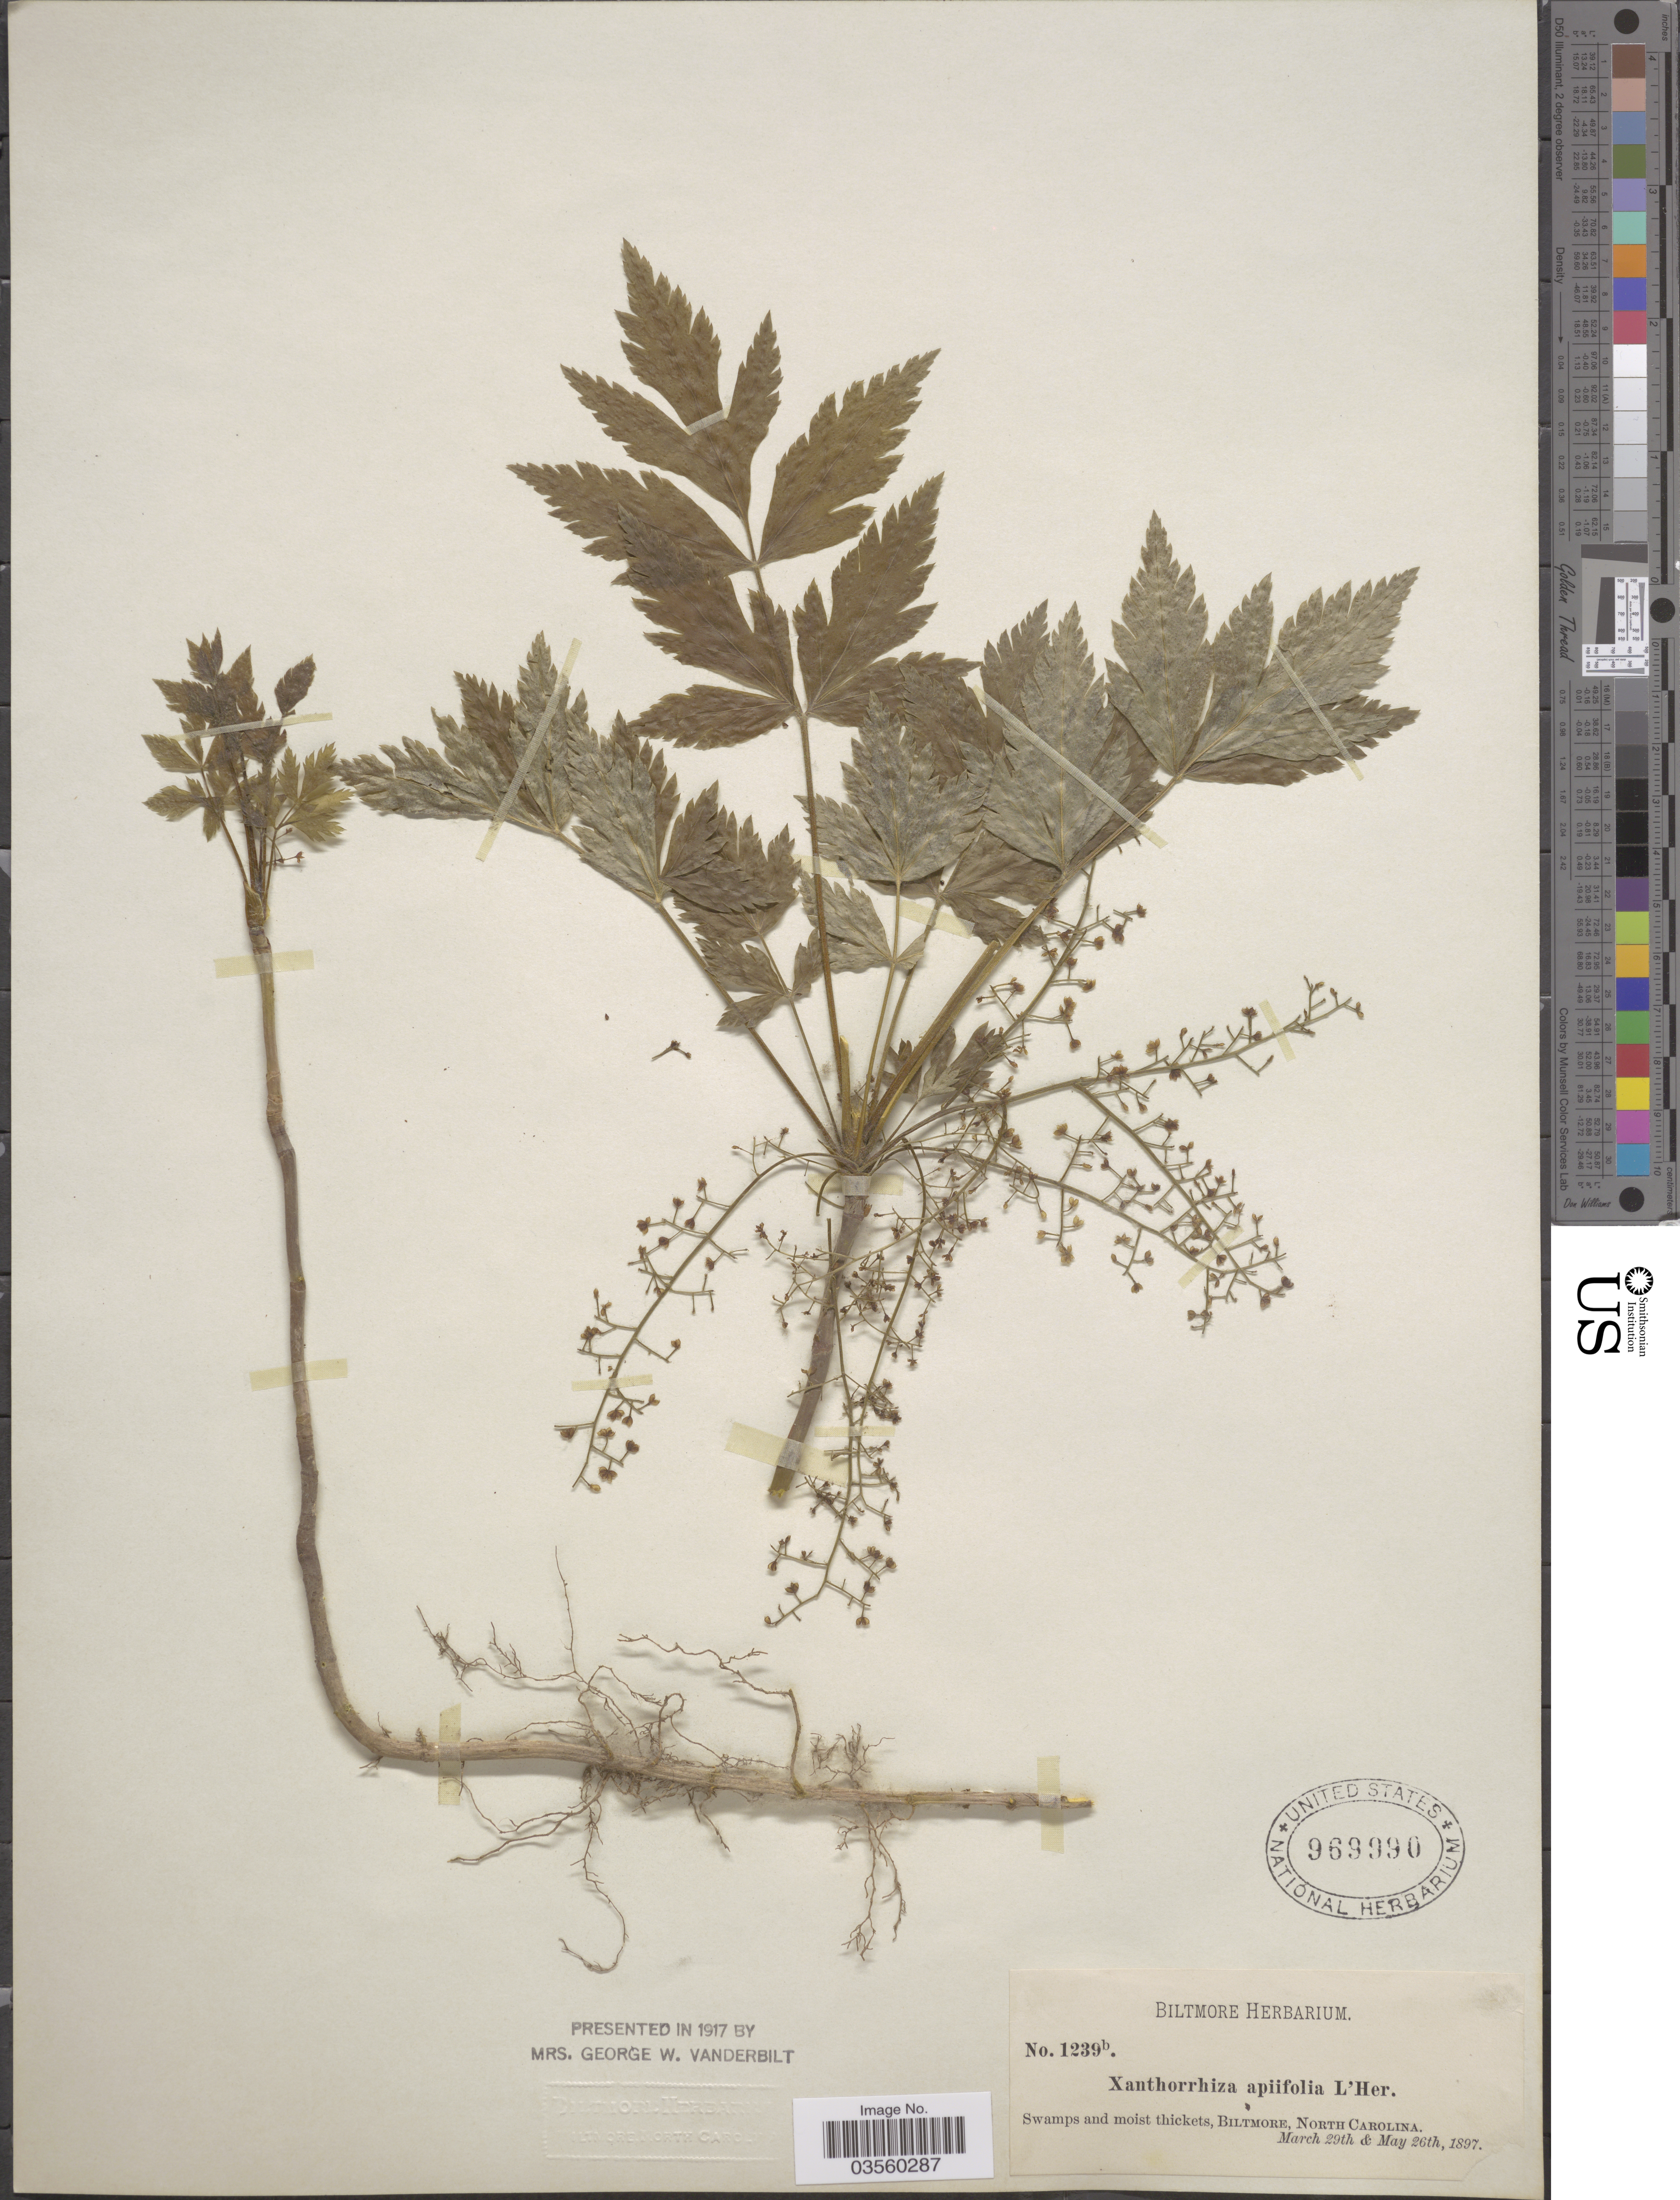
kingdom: Plantae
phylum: Tracheophyta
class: Magnoliopsida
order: Ranunculales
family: Ranunculaceae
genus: Xanthorhiza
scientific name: Xanthorhiza apiifolia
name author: L'Hér.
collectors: ex herb. Biltmore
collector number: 1239b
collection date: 1897-03-29/1897-05-26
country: United States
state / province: North Carolina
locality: Biltmore.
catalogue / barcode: US 969990